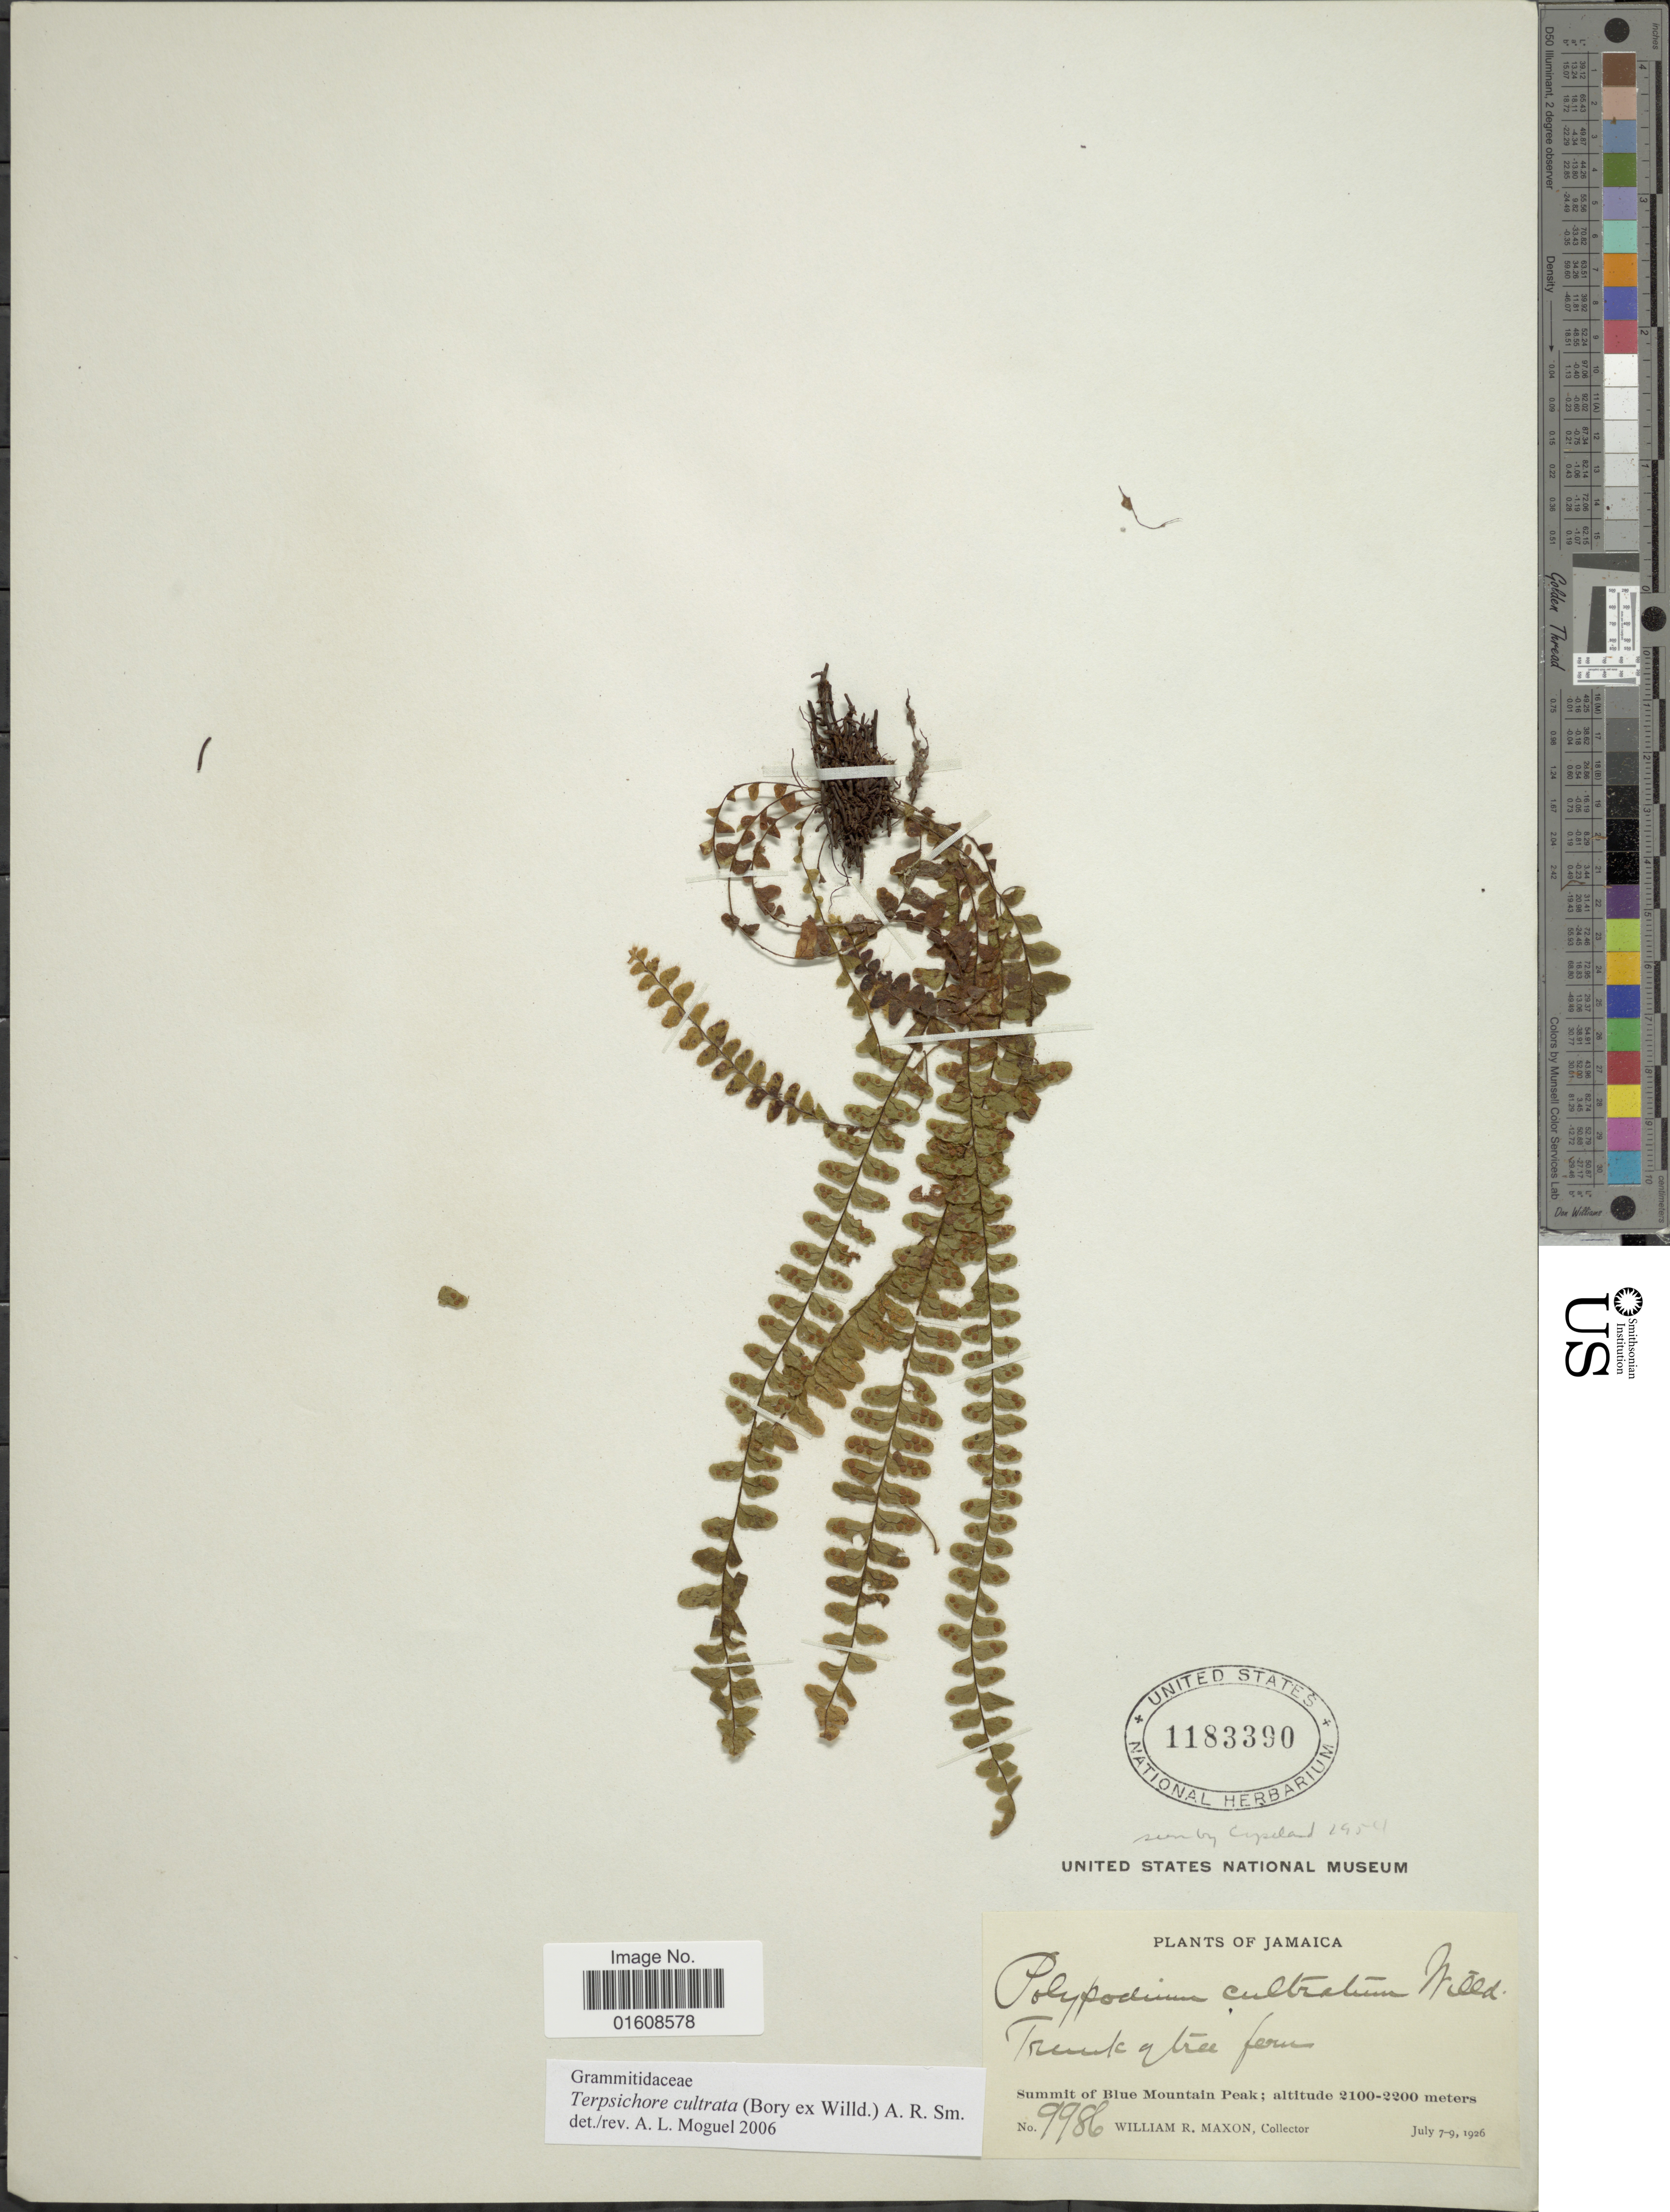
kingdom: Plantae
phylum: Tracheophyta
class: Polypodiopsida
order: Polypodiales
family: Polypodiaceae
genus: Alansmia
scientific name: Alansmia cultrata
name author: (Bory ex Willd.) Moguel & M. Kessler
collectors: W. R. Maxon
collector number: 9986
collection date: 1926-07-07/1926-07-09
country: Jamaica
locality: Summit of Blue Mountain Peak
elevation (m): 2100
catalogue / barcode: US 1183390